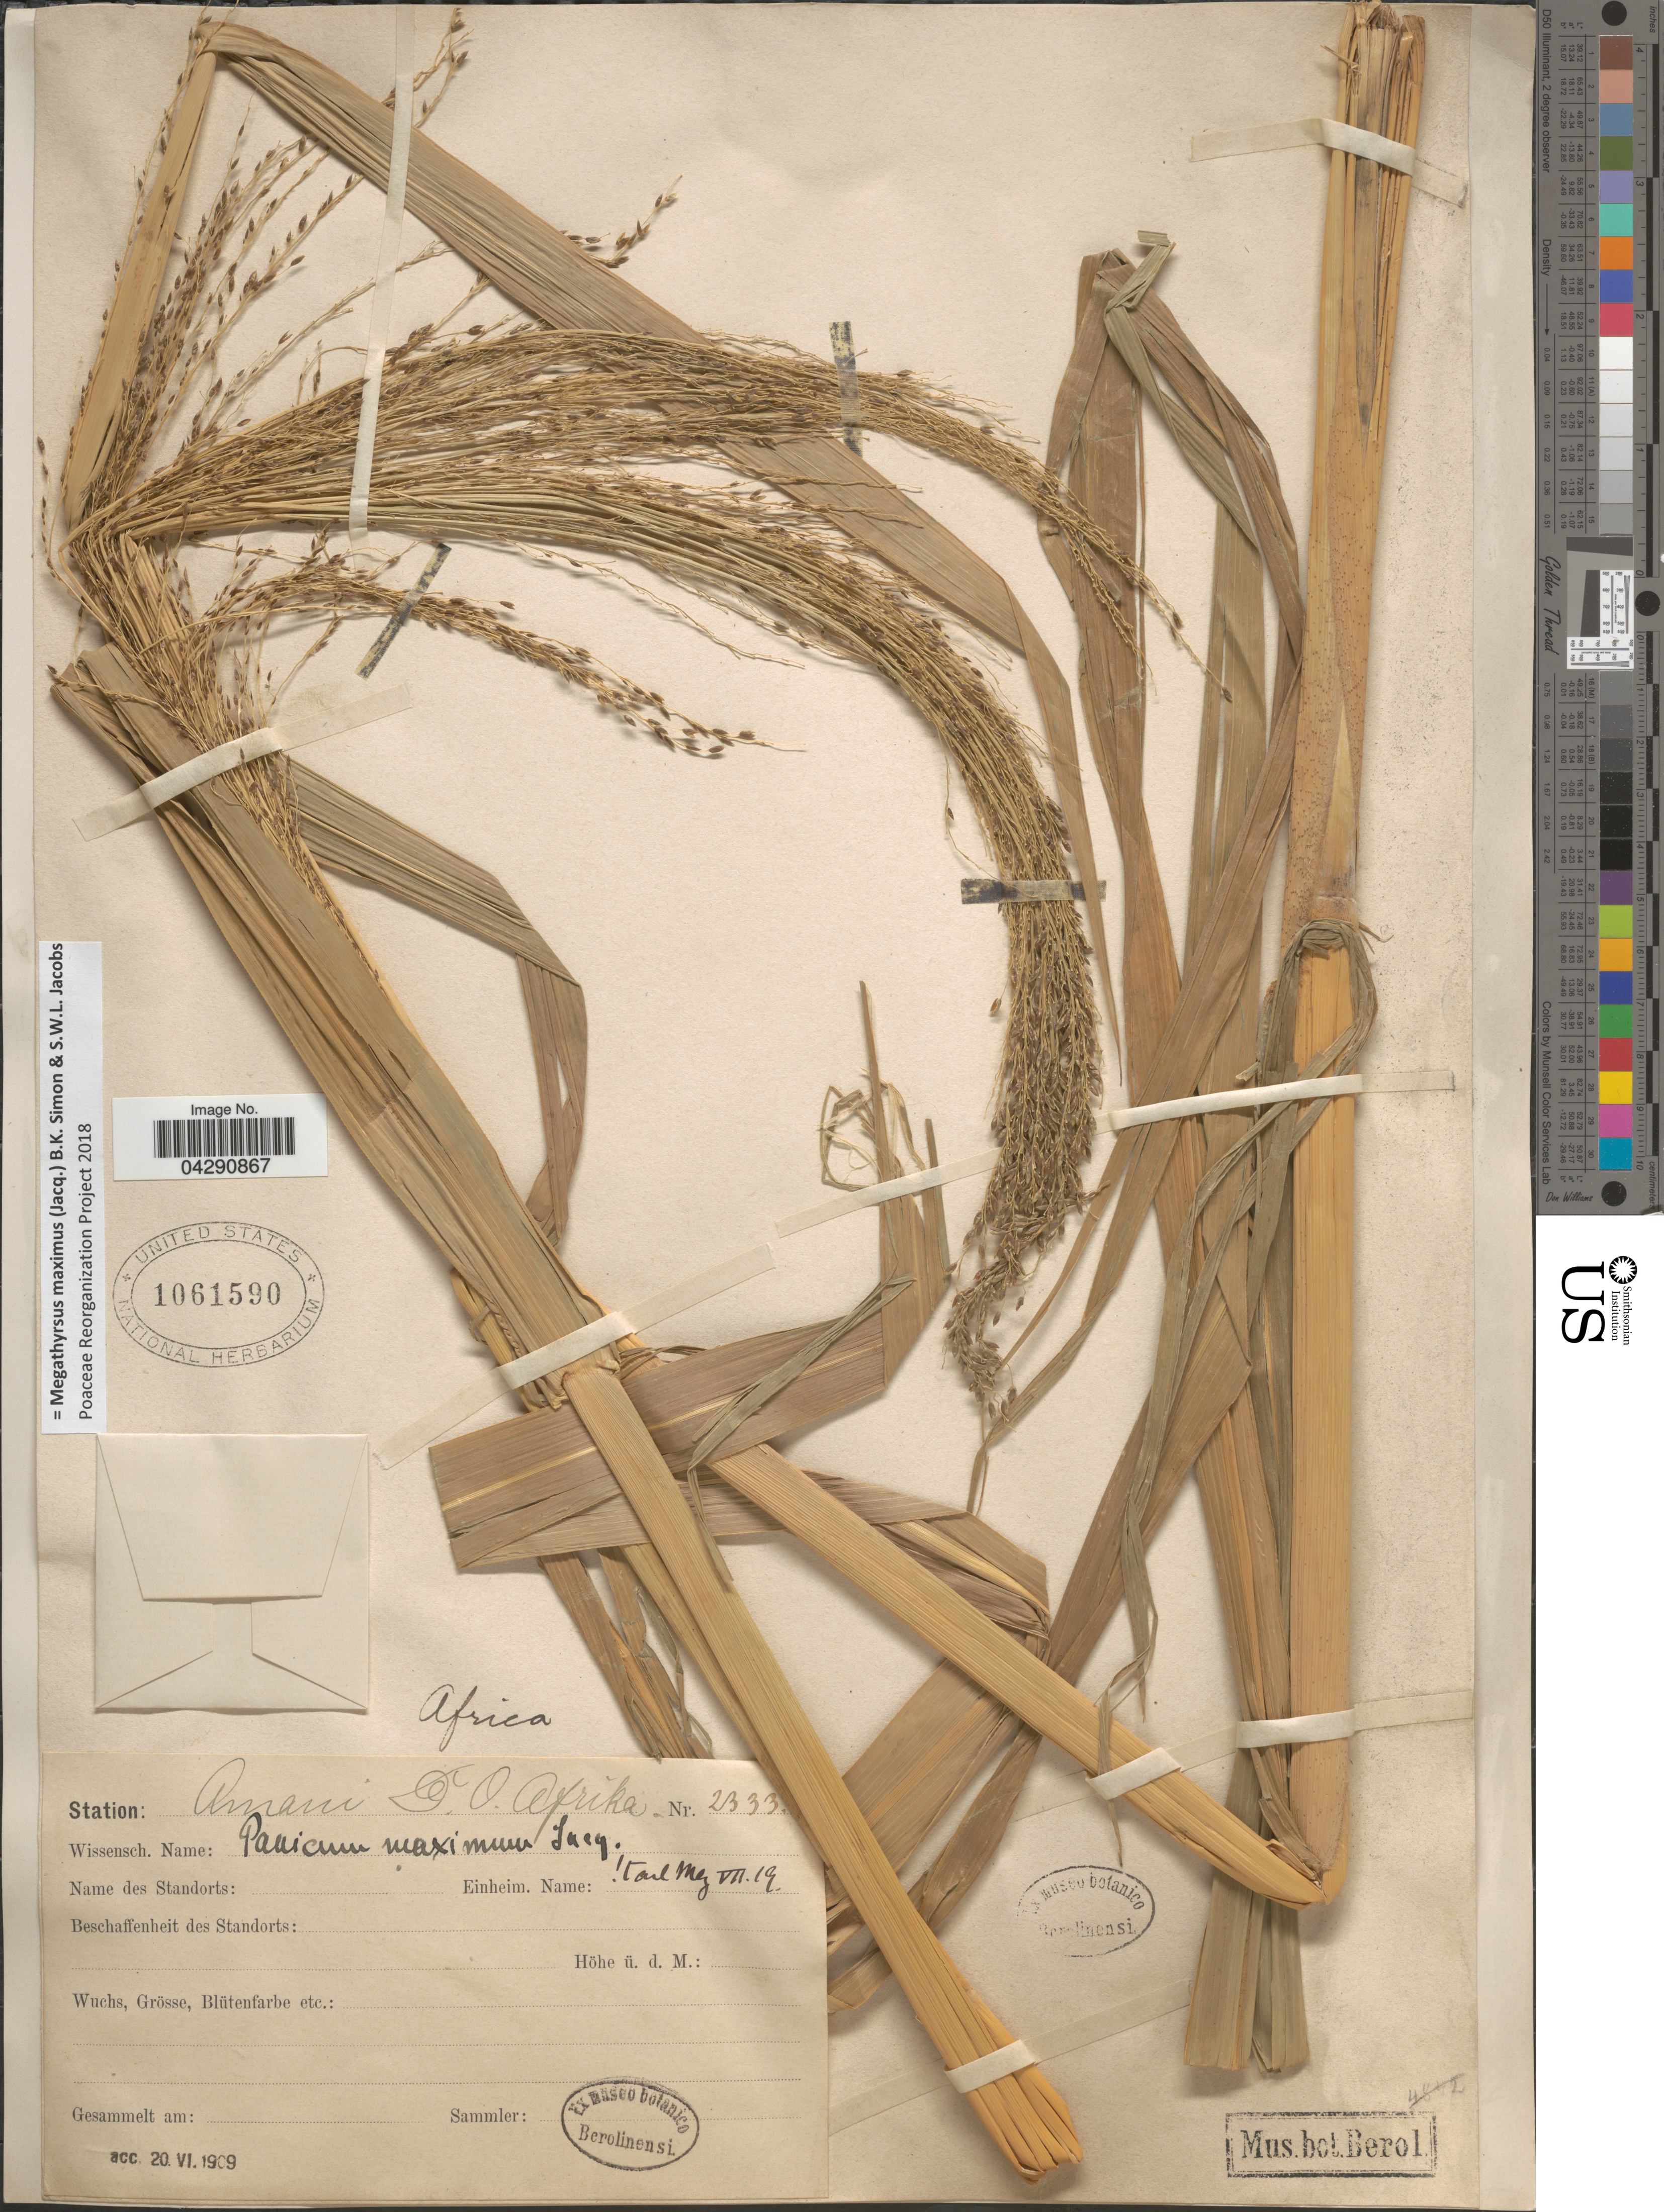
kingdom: Plantae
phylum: Tracheophyta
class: Liliopsida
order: Poales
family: Poaceae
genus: Megathyrsus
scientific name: Megathyrsus maximus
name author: (Jacq.) B.K. Simon & S.W.L. Jacobs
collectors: ex Museo Botanico Berolinensi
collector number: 2333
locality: Amani Dr. O. Afrika.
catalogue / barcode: US 1061590